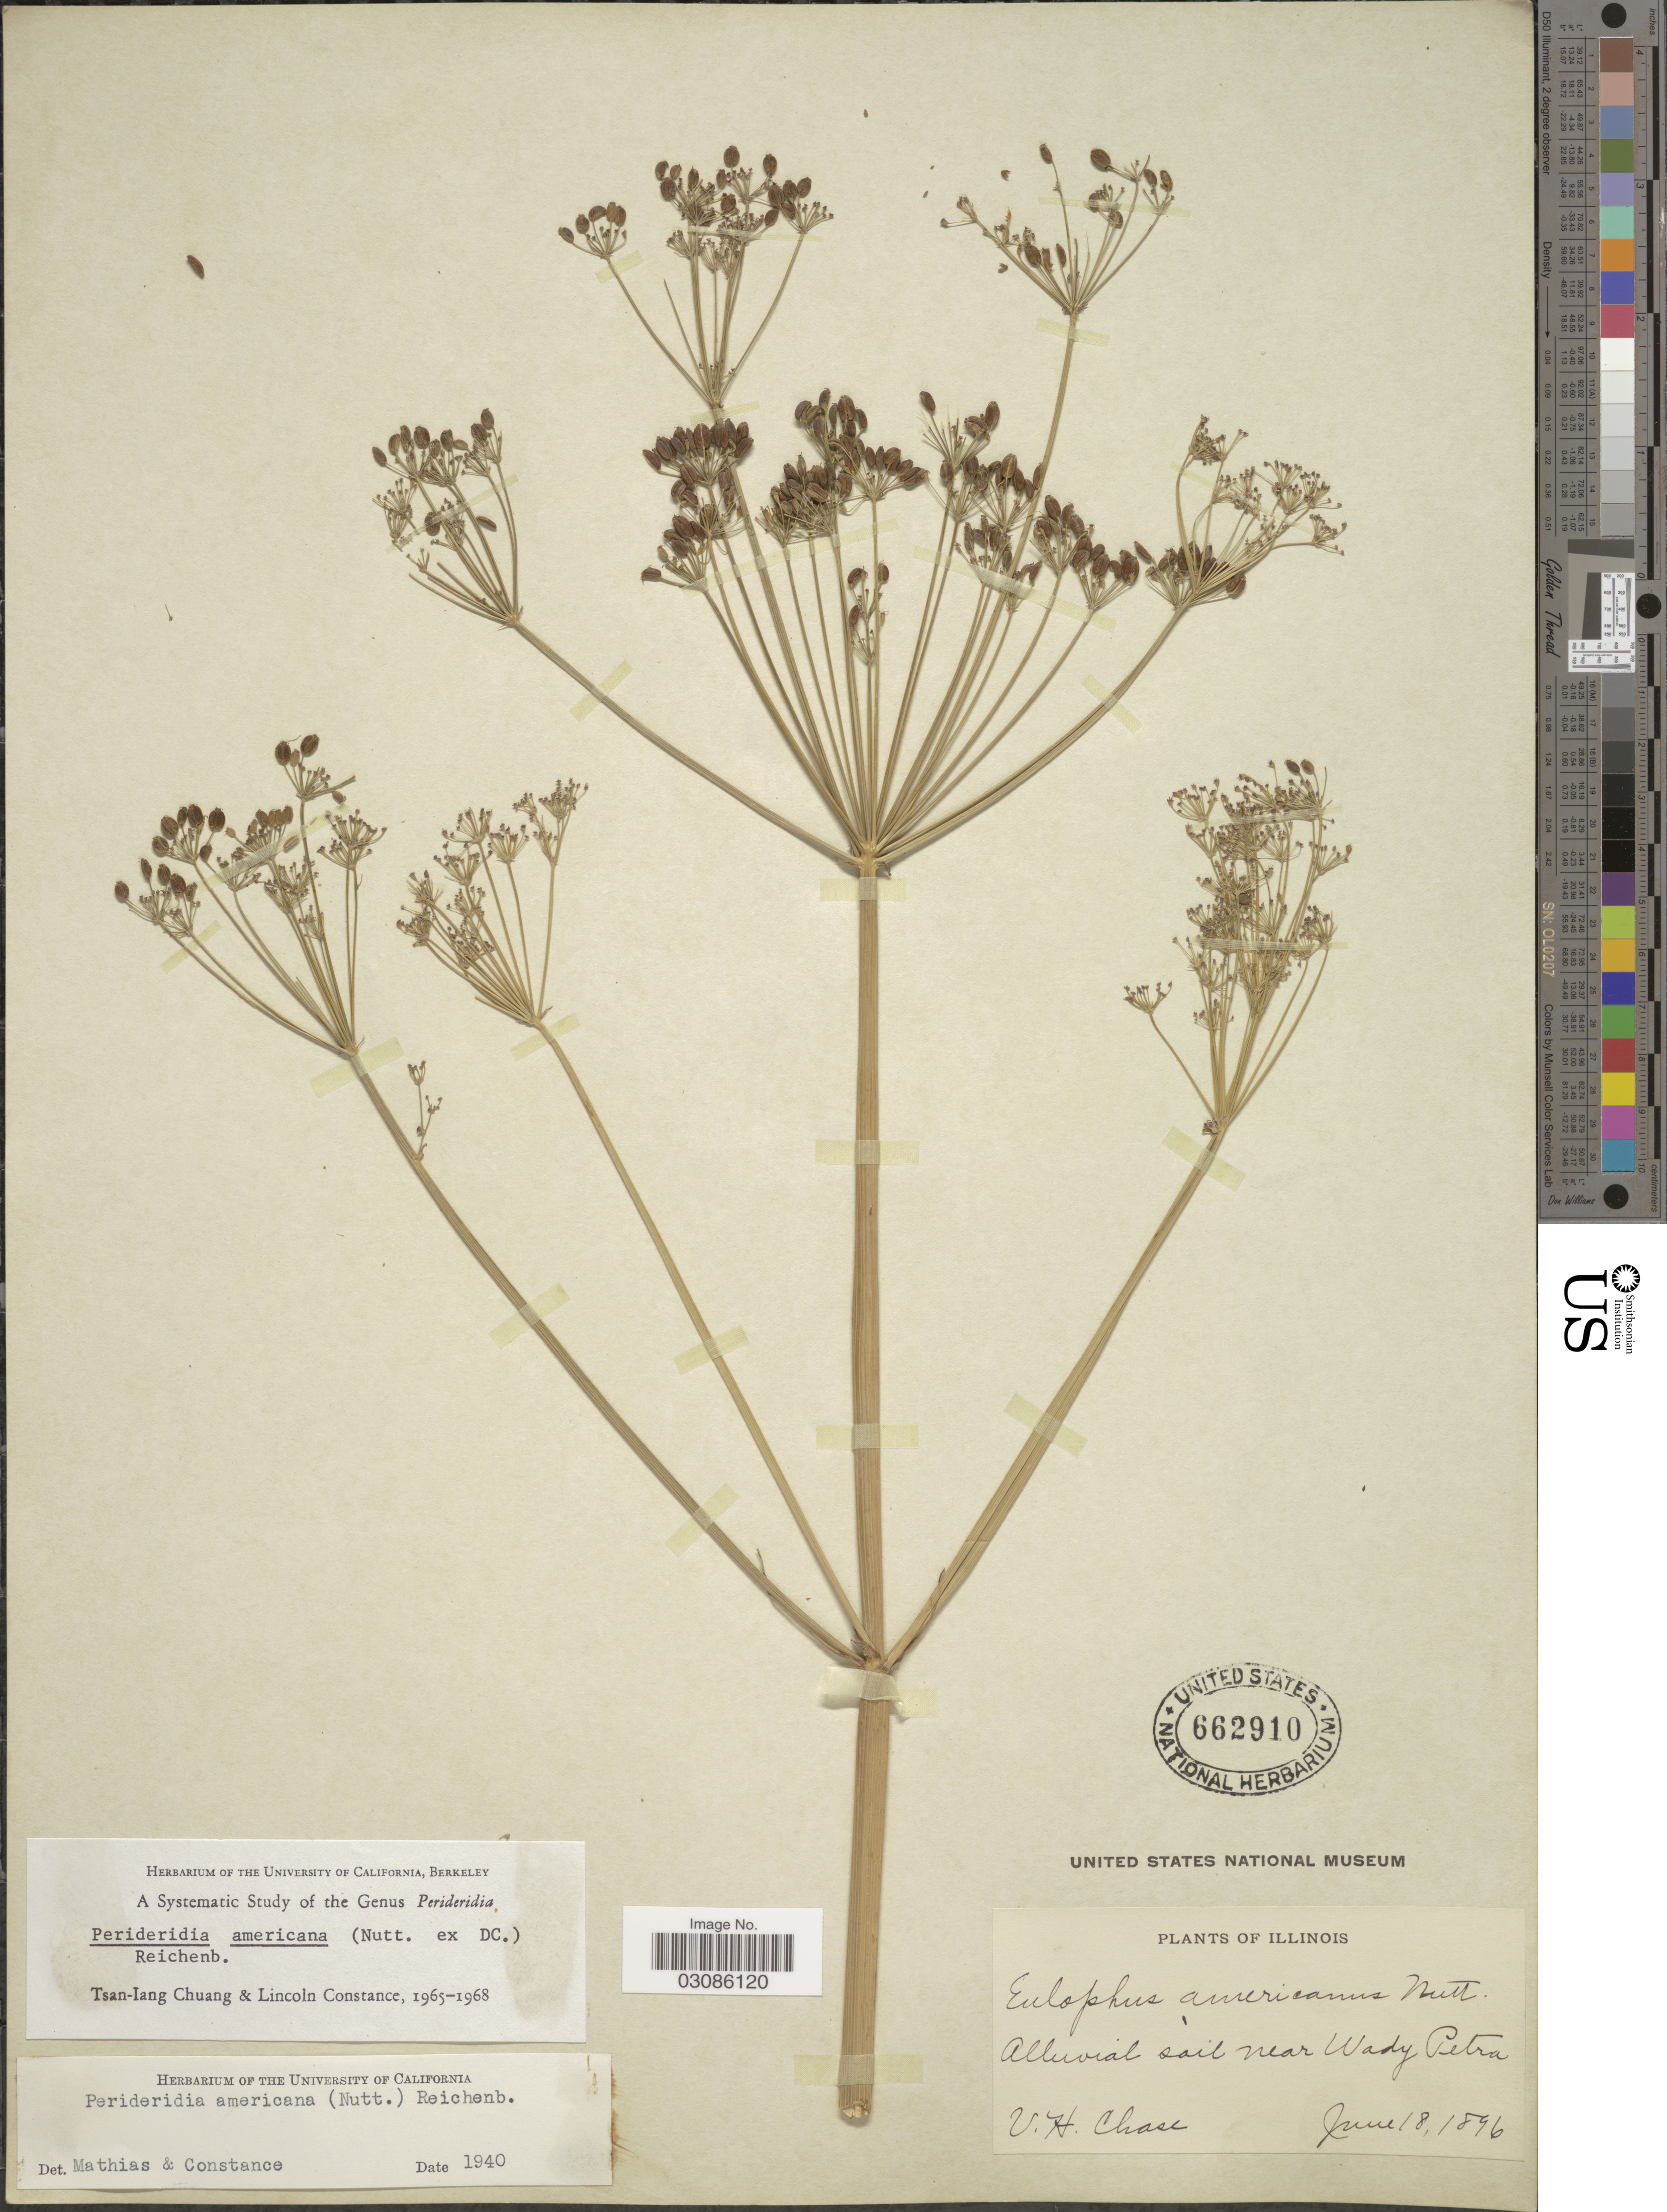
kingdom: Plantae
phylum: Tracheophyta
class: Magnoliopsida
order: Apiales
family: Apiaceae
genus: Perideridia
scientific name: Perideridia americana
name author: (Nutt. ex DC.) Rchb. ex Steud.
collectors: V. H. Chase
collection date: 1896-06-18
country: United States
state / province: Illinois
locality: Alluvial soil near Wady Petra.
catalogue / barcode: US 662910